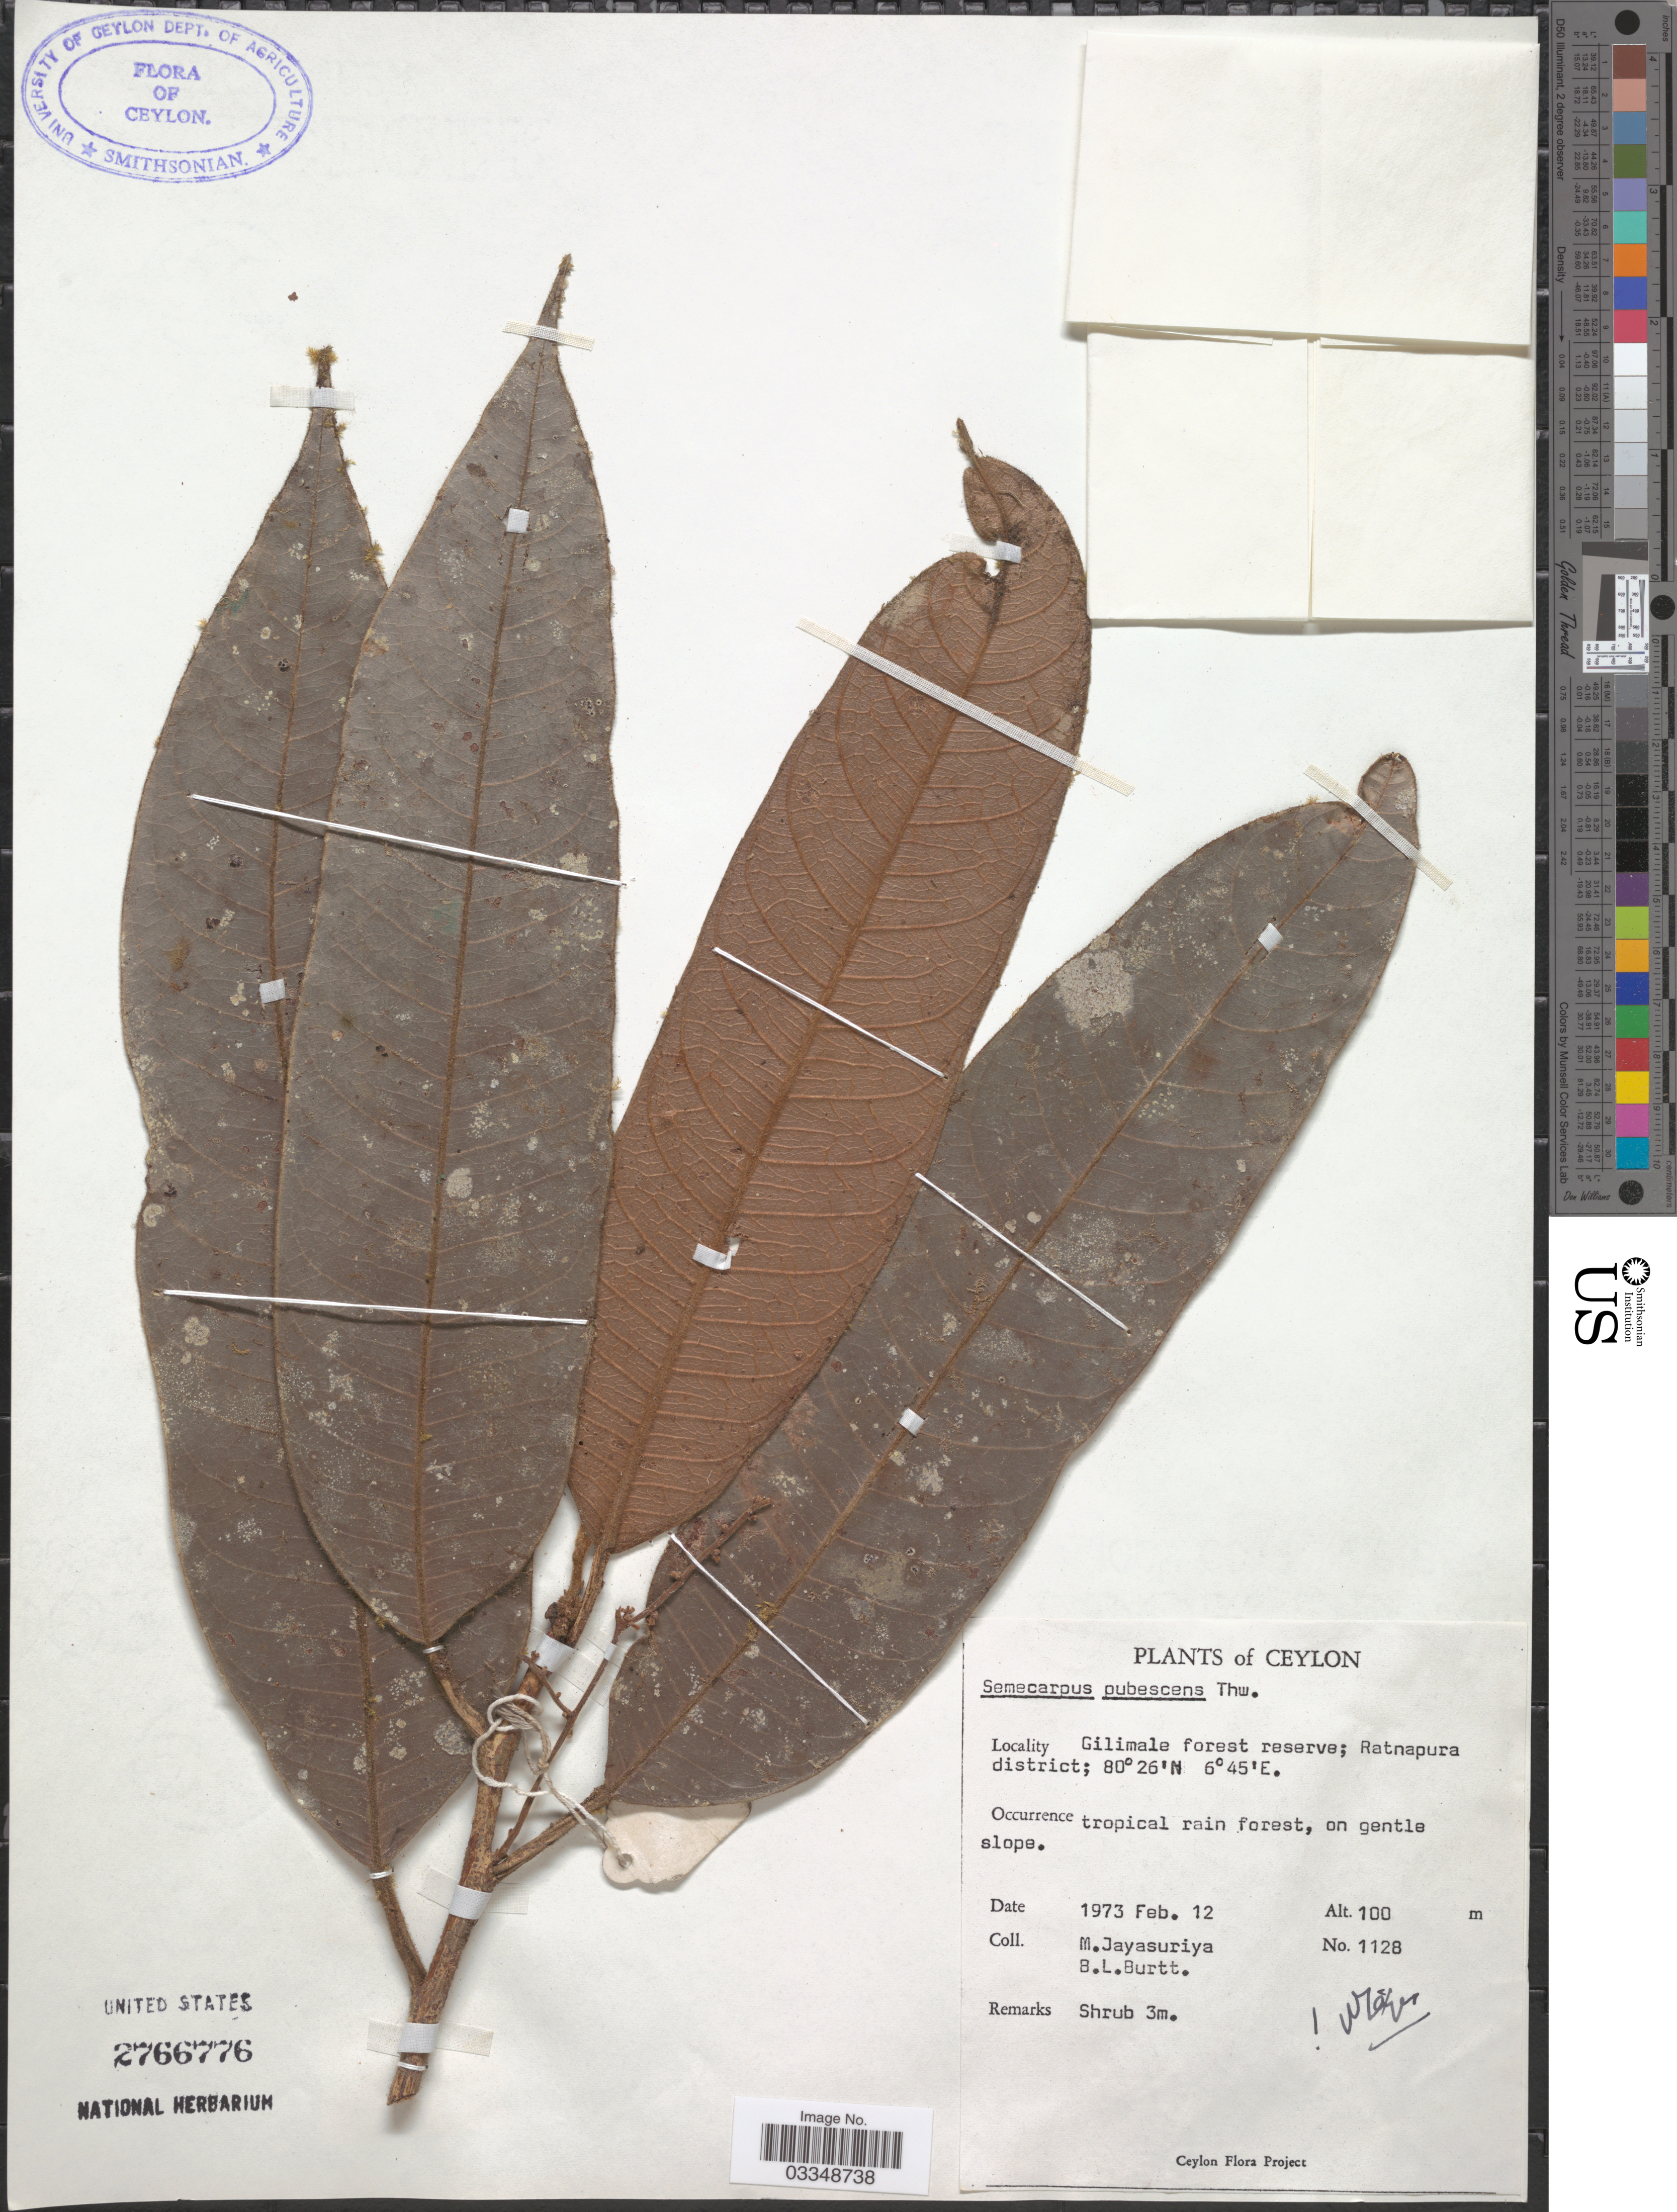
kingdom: Plantae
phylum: Tracheophyta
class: Magnoliopsida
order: Sapindales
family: Anacardiaceae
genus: Semecarpus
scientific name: Semecarpus pubescens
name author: Thwaites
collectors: M. Jayasuriya & B. L. Burtt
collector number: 1128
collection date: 1973-02-12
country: Sri Lanka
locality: Ceylon. Gilimale forest reserve; Ratnapura district.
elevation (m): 100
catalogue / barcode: US 2766776